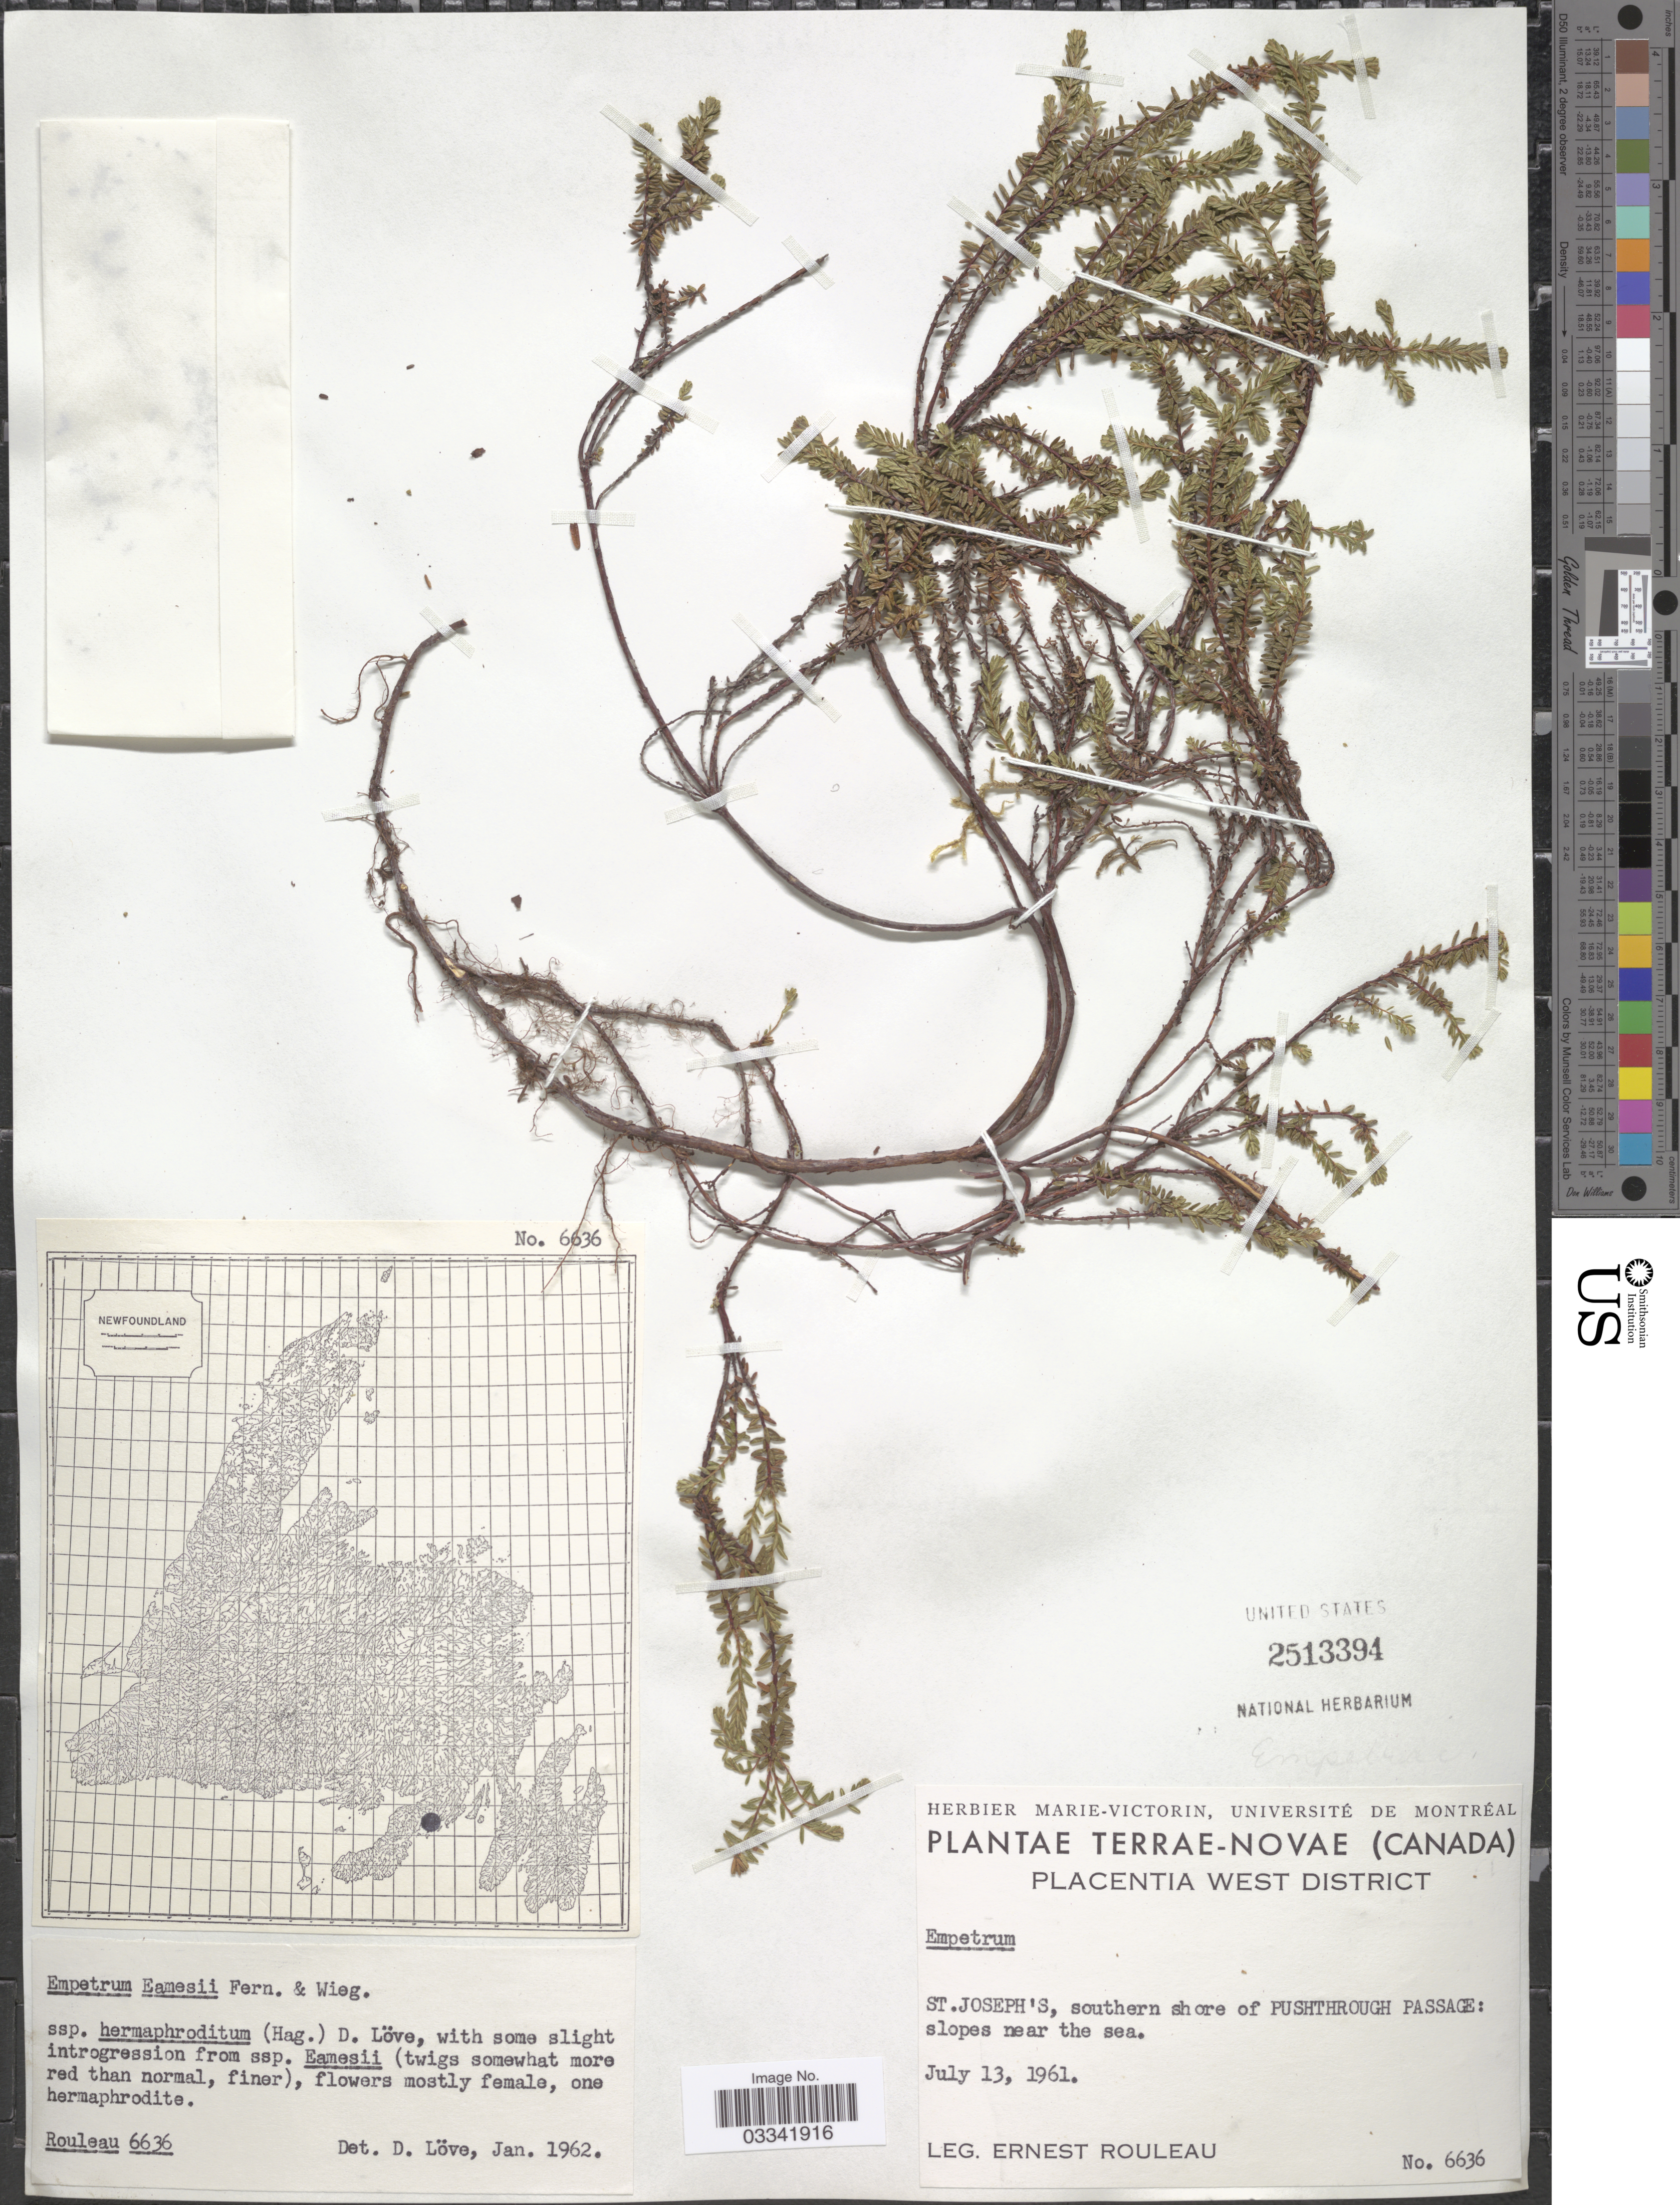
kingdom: Plantae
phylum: Tracheophyta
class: Magnoliopsida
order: Ericales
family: Ericaceae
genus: Empetrum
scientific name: Empetrum nigrum subsp. hermaphroditum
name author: (Hagerup) Böcher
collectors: E. Rouleau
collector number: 6636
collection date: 1961-07-13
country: Canada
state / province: Newfoundland and Labrador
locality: Terrae-Novae, Placentia West District, St. Joseph's, southern shore of Pushthrough Passage: slopes near the sea.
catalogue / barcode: US 2513394